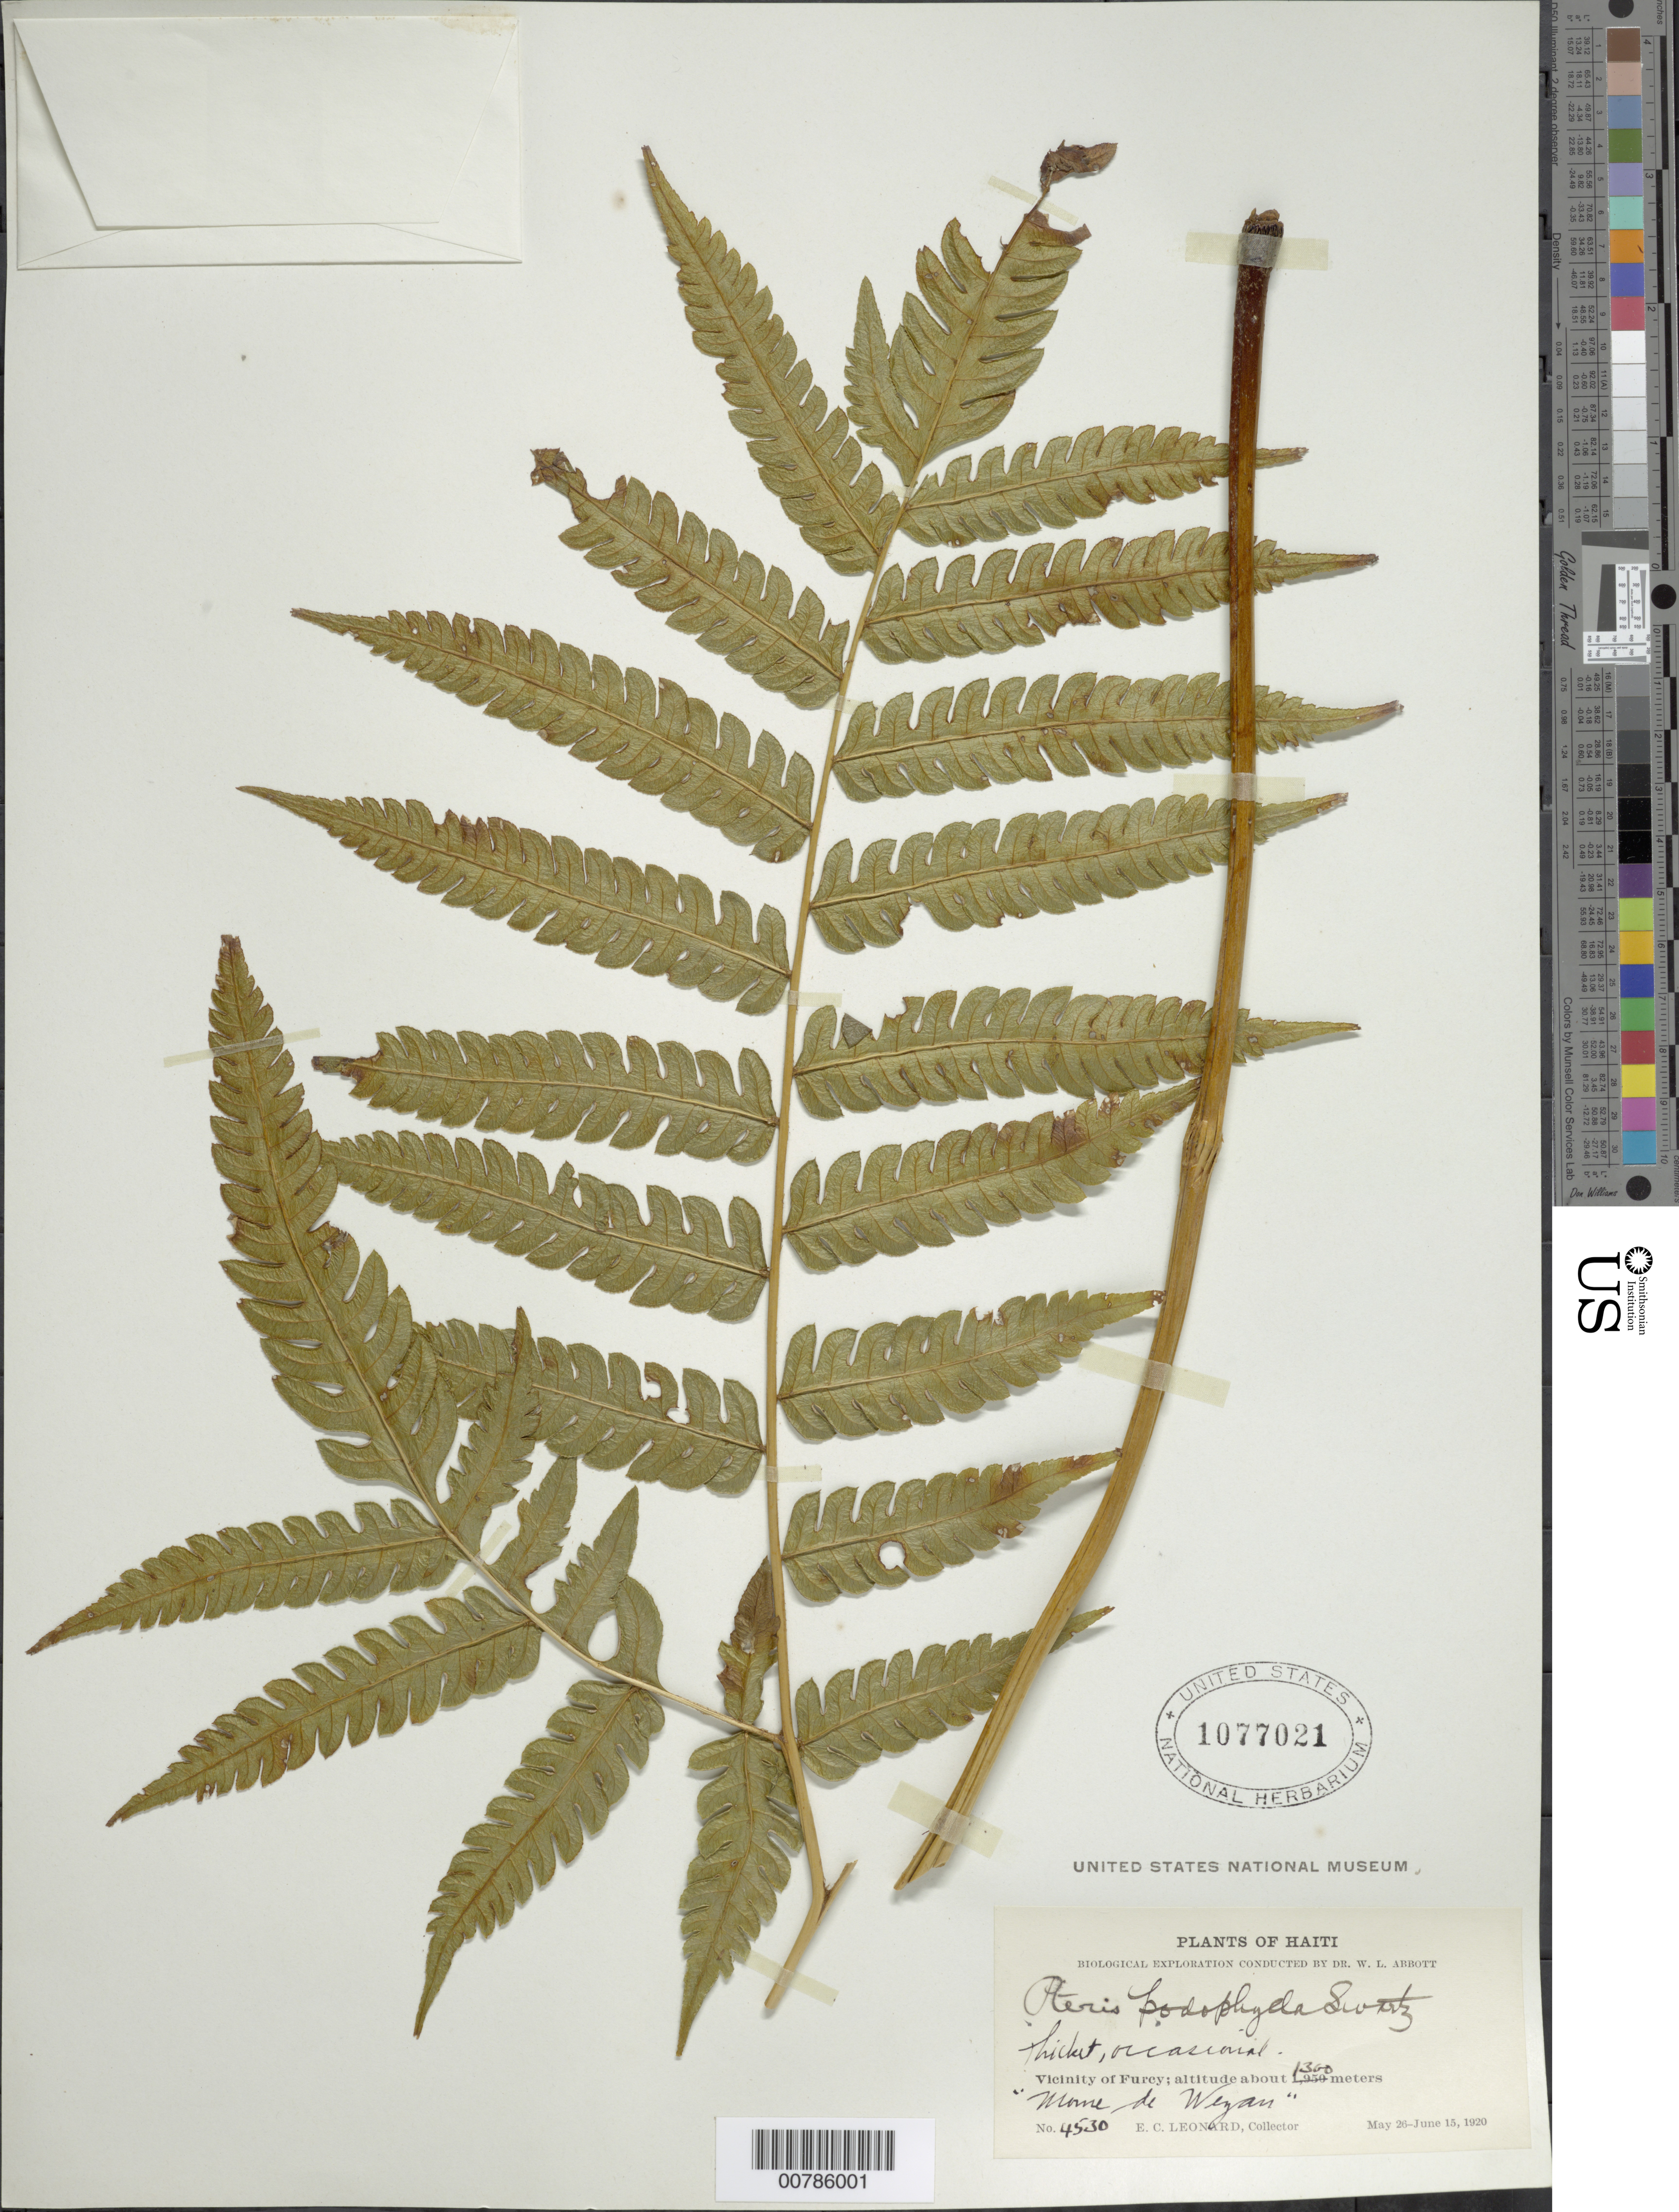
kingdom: Plantae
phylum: Tracheophyta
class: Polypodiopsida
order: Polypodiales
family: Pteridaceae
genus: Pteris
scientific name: Pteris podophylla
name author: Sw.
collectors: E. C. Leonard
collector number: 4530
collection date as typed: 26 May 1920 15 Jun 1920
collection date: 1920-05-26/1920-06-15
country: Haiti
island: Hispaniola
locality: Furcy, vicinity; Morne de Weyan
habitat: Thicket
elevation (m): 1300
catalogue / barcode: US 1077021